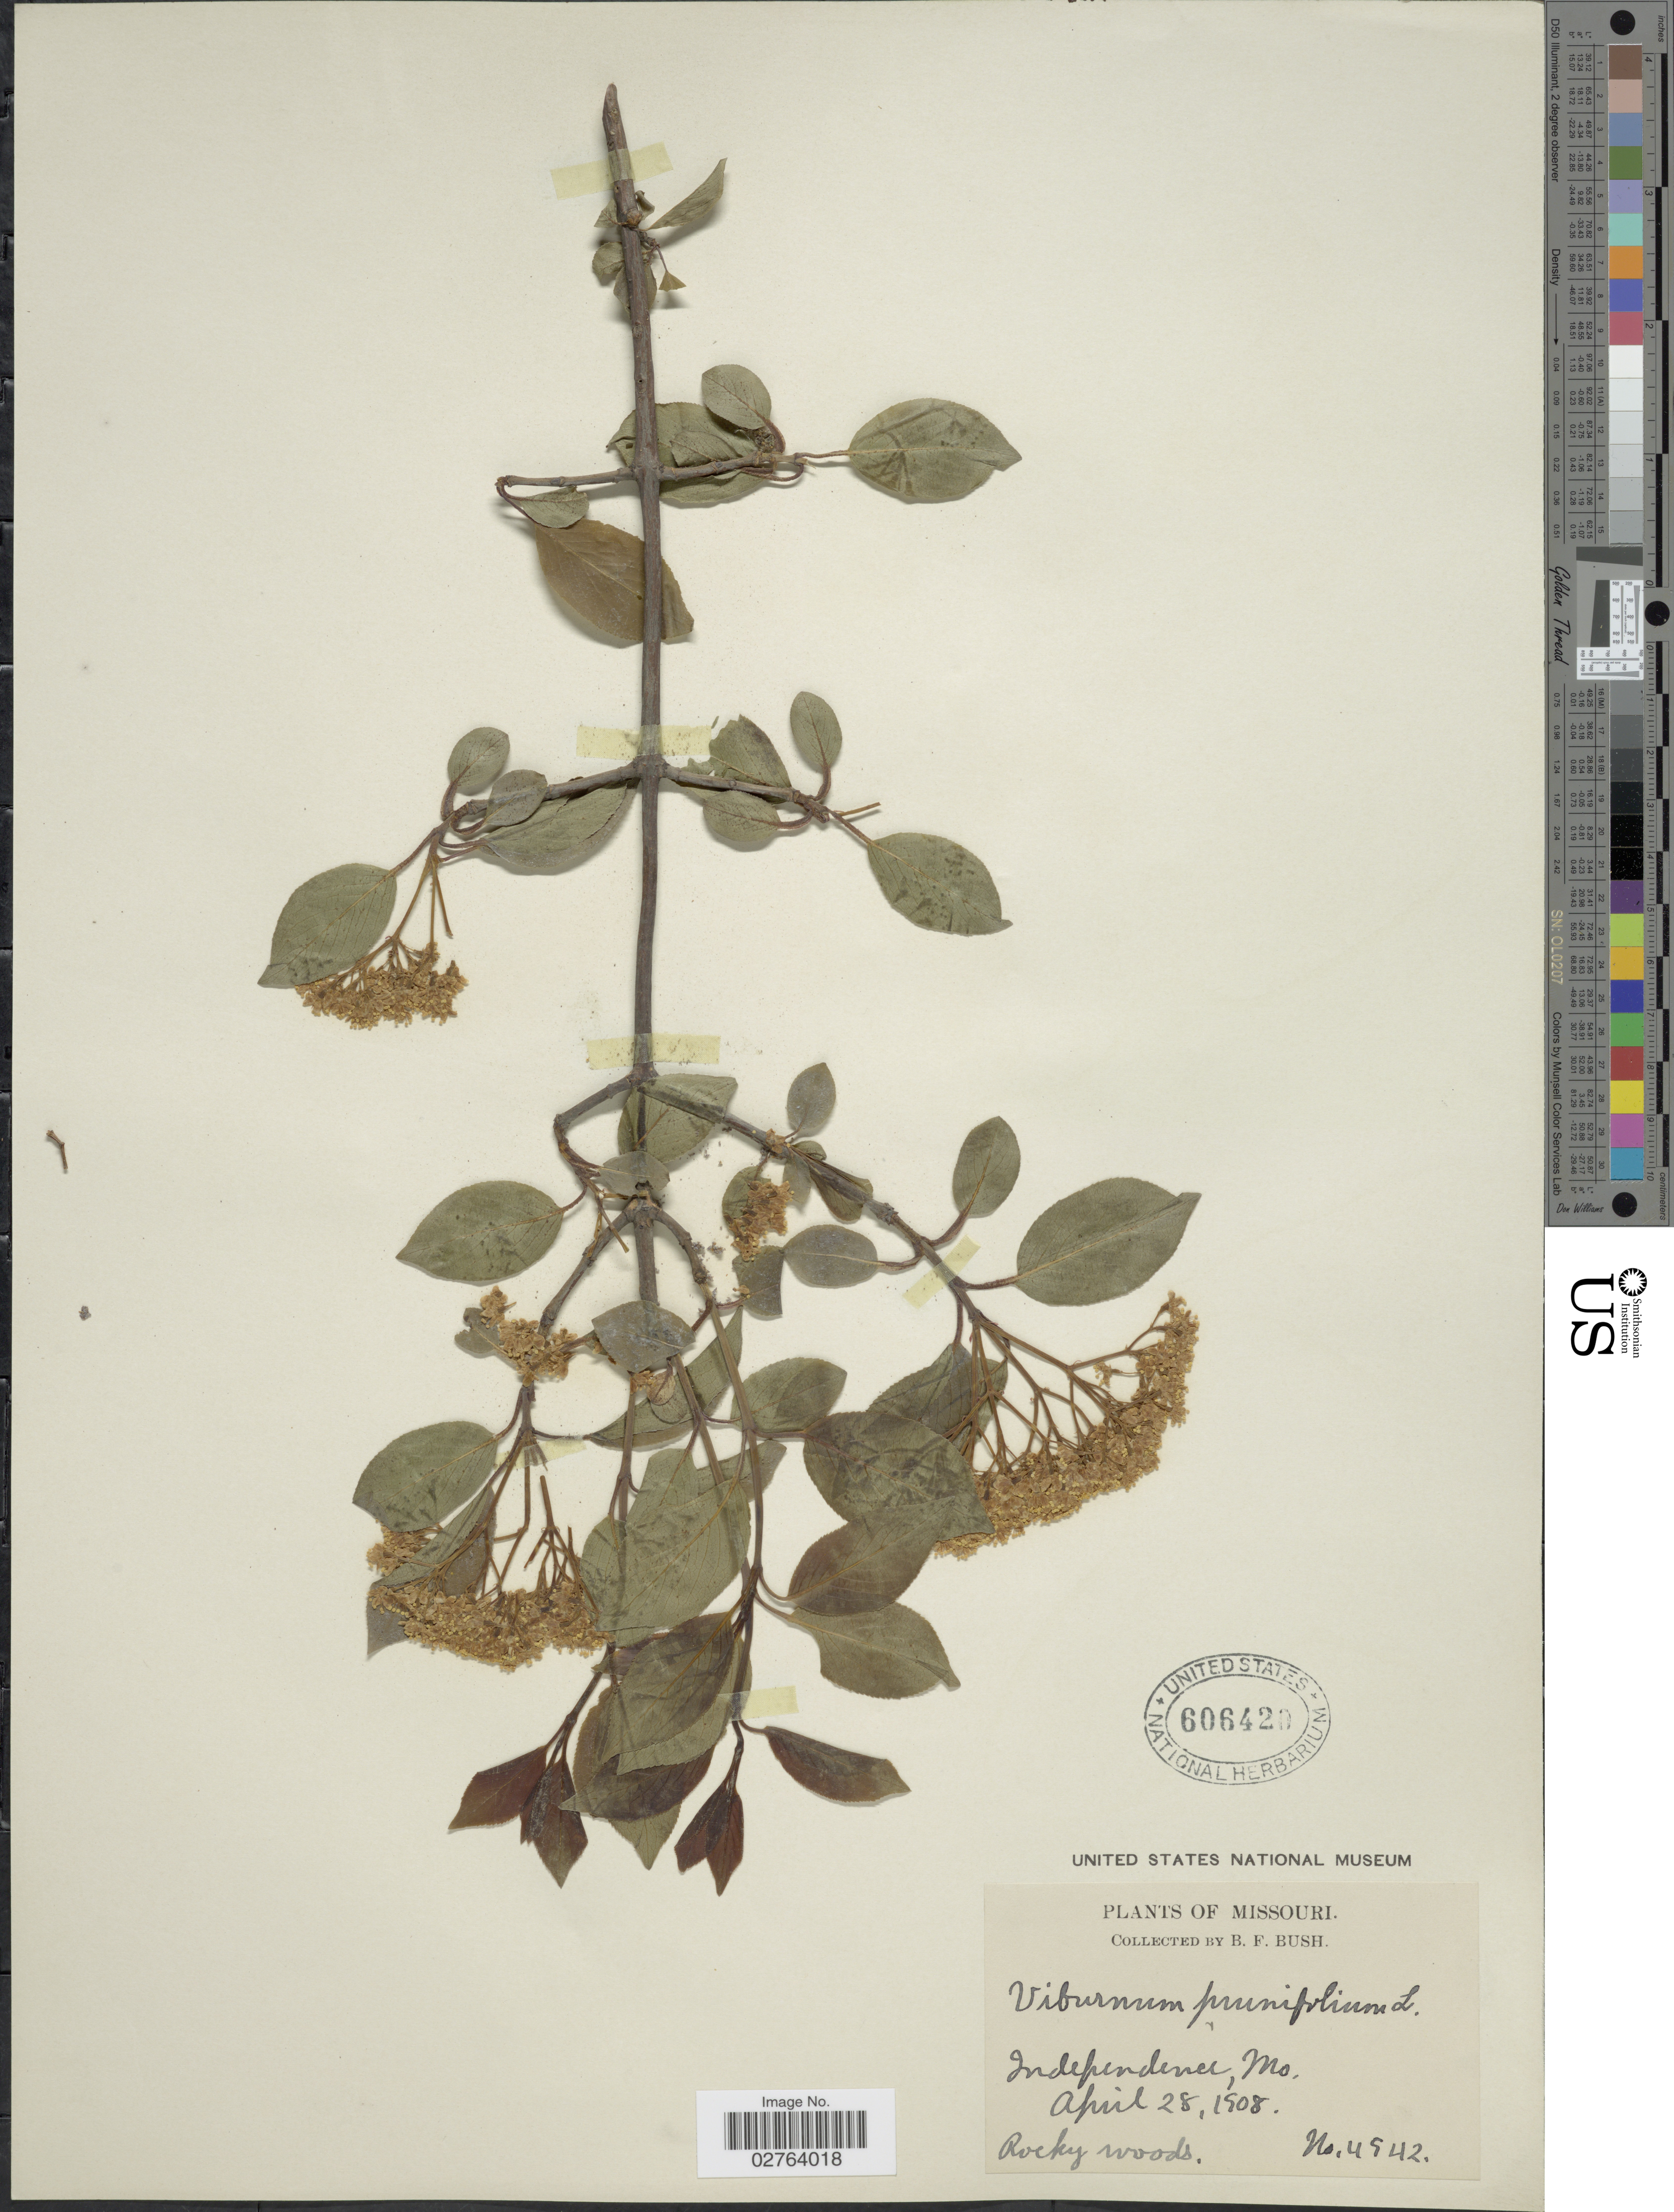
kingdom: Plantae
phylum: Tracheophyta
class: Magnoliopsida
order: Dipsacales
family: Viburnaceae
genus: Viburnum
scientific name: Viburnum prunifolium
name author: L.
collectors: B. F. Bush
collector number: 4942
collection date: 1908-04-28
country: United States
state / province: Missouri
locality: Independence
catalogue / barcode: US 606420